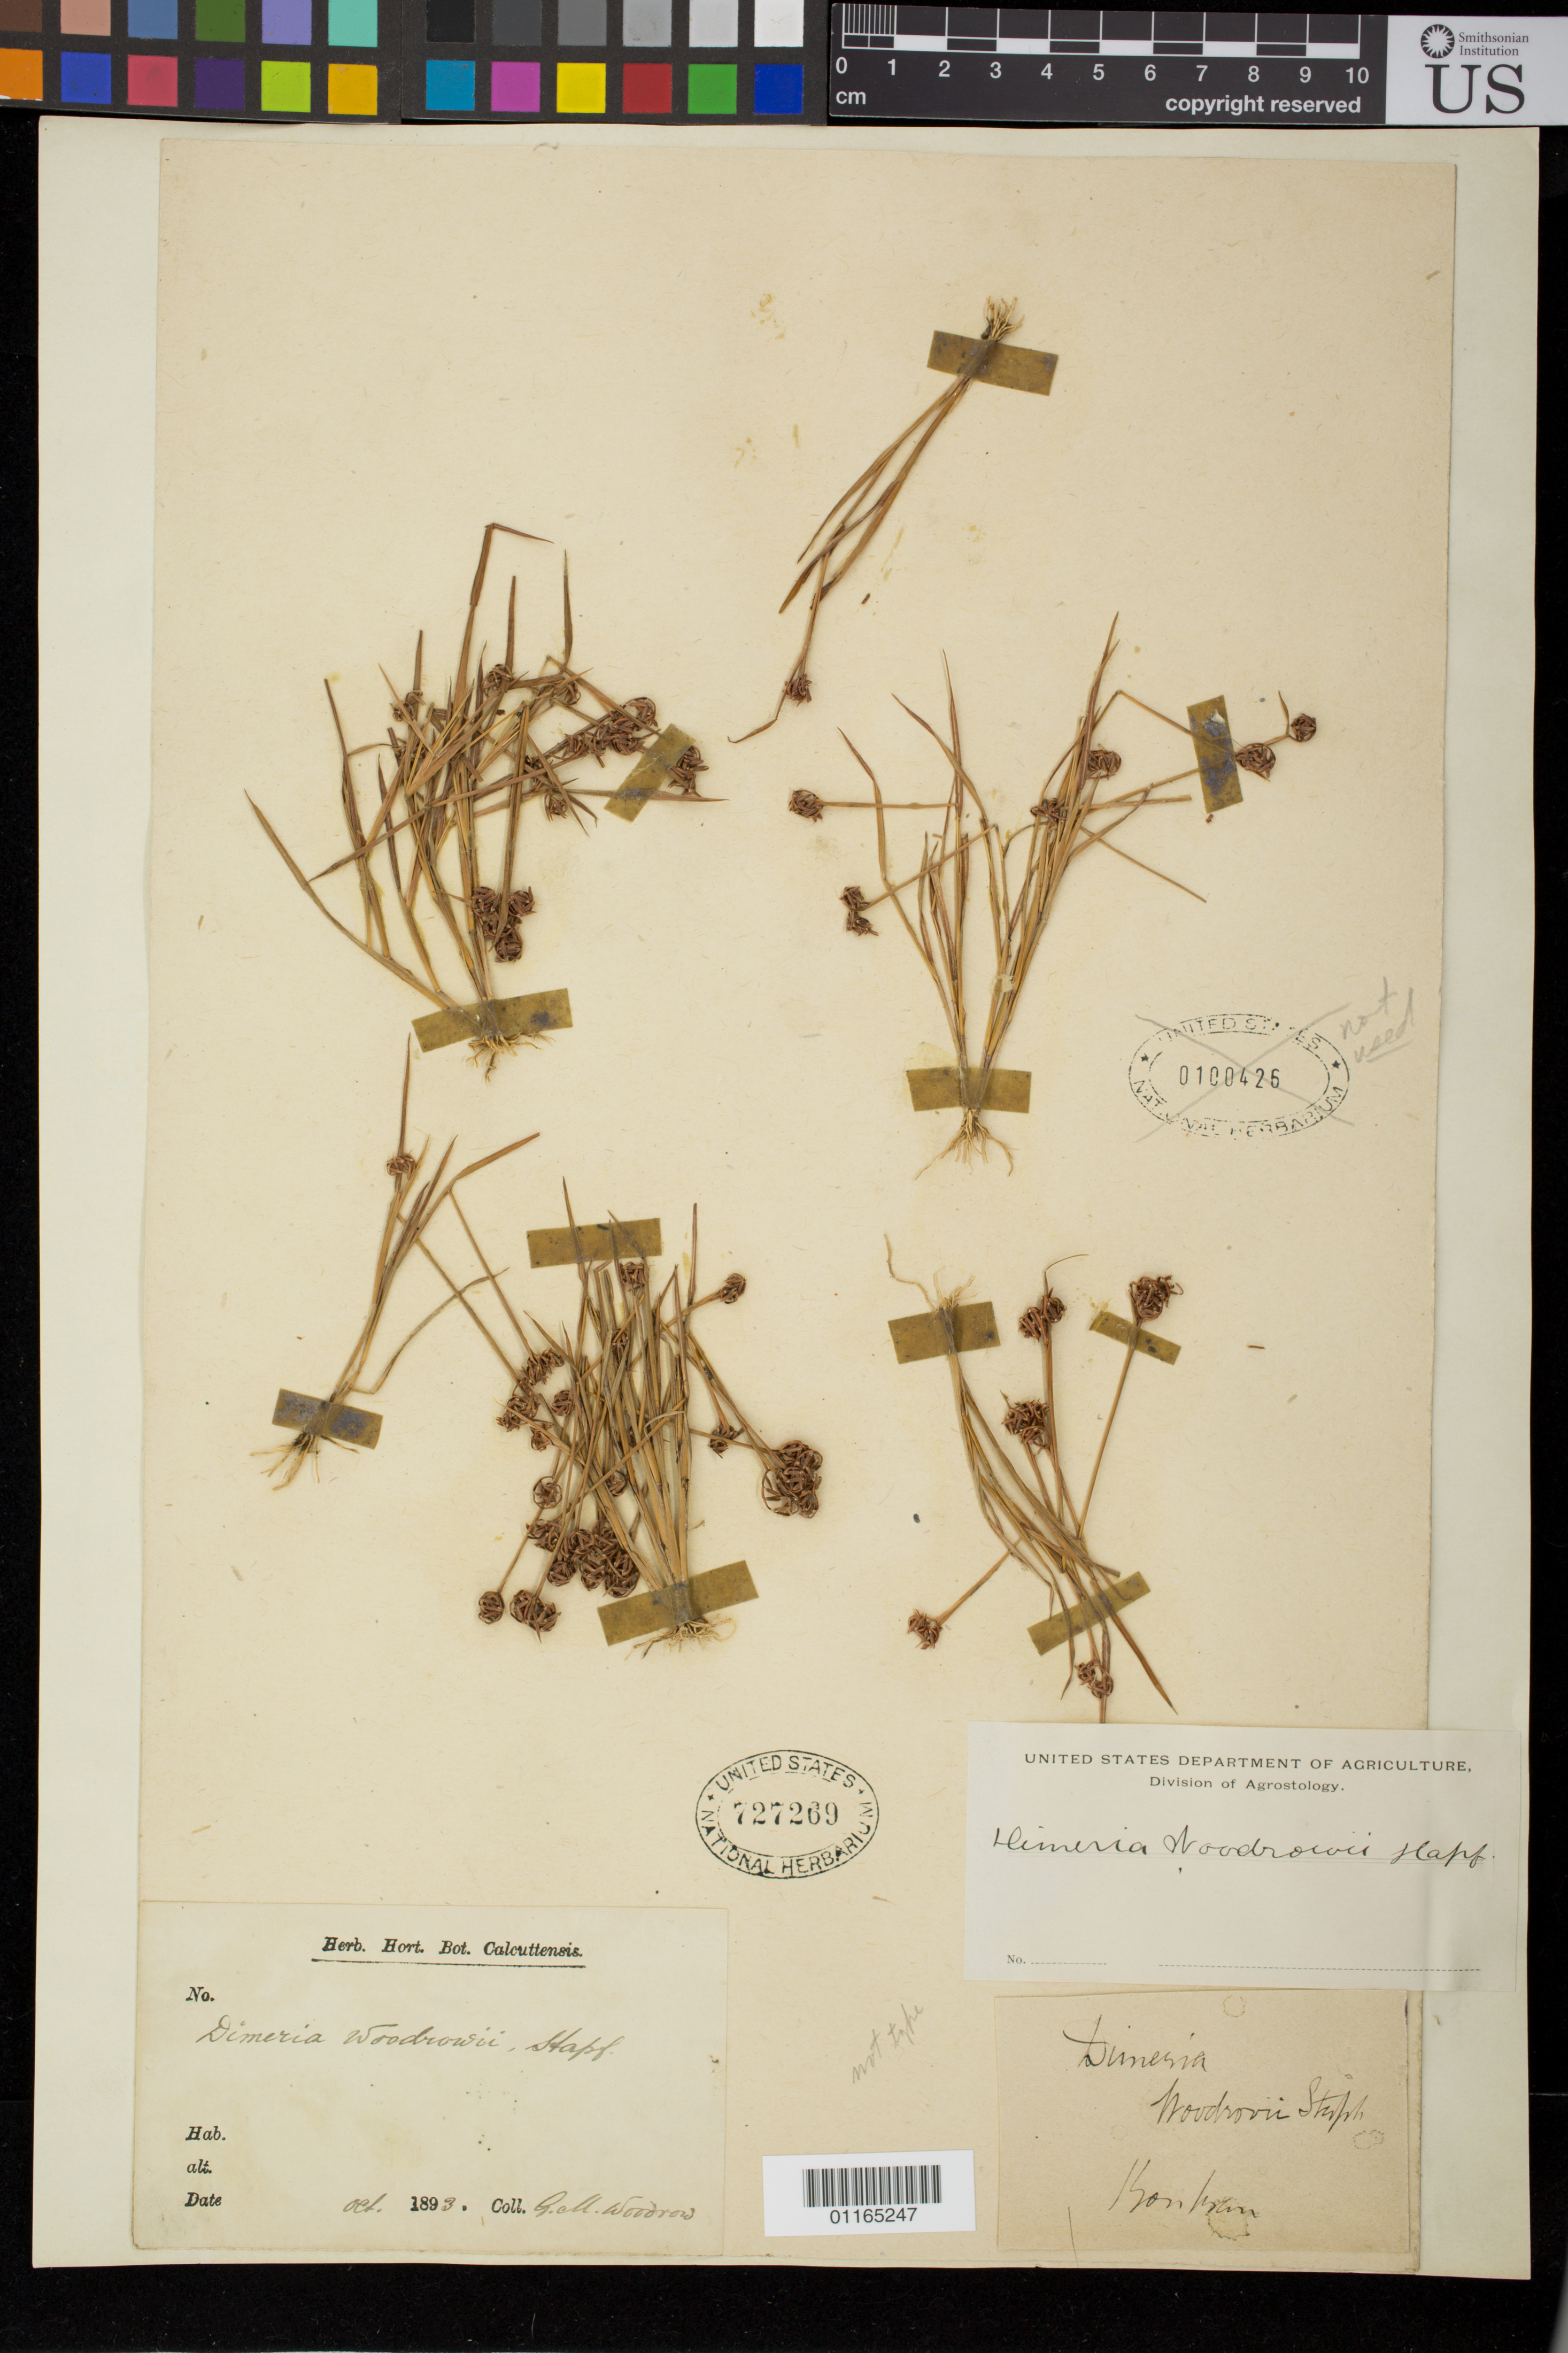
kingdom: Plantae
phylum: Tracheophyta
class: Liliopsida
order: Poales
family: Poaceae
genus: Dimeria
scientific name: Dimeria woodrowii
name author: Stapf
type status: Isosyntype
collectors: G. Woodrow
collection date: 1893-10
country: India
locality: Bombay [?]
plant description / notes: Protologue: "Hab. India: Rutnagherry District, South of Bombay, Woodrow; near Goa." ["near Goa" apparently refers to a second syntype; type specimen in Kew herbarium is mounted with 2 collections, Woodrow s.n. "Rutnagherry district, S. of Bombay" on left, Talbot 2557 "Goa" on right]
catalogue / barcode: US 727269